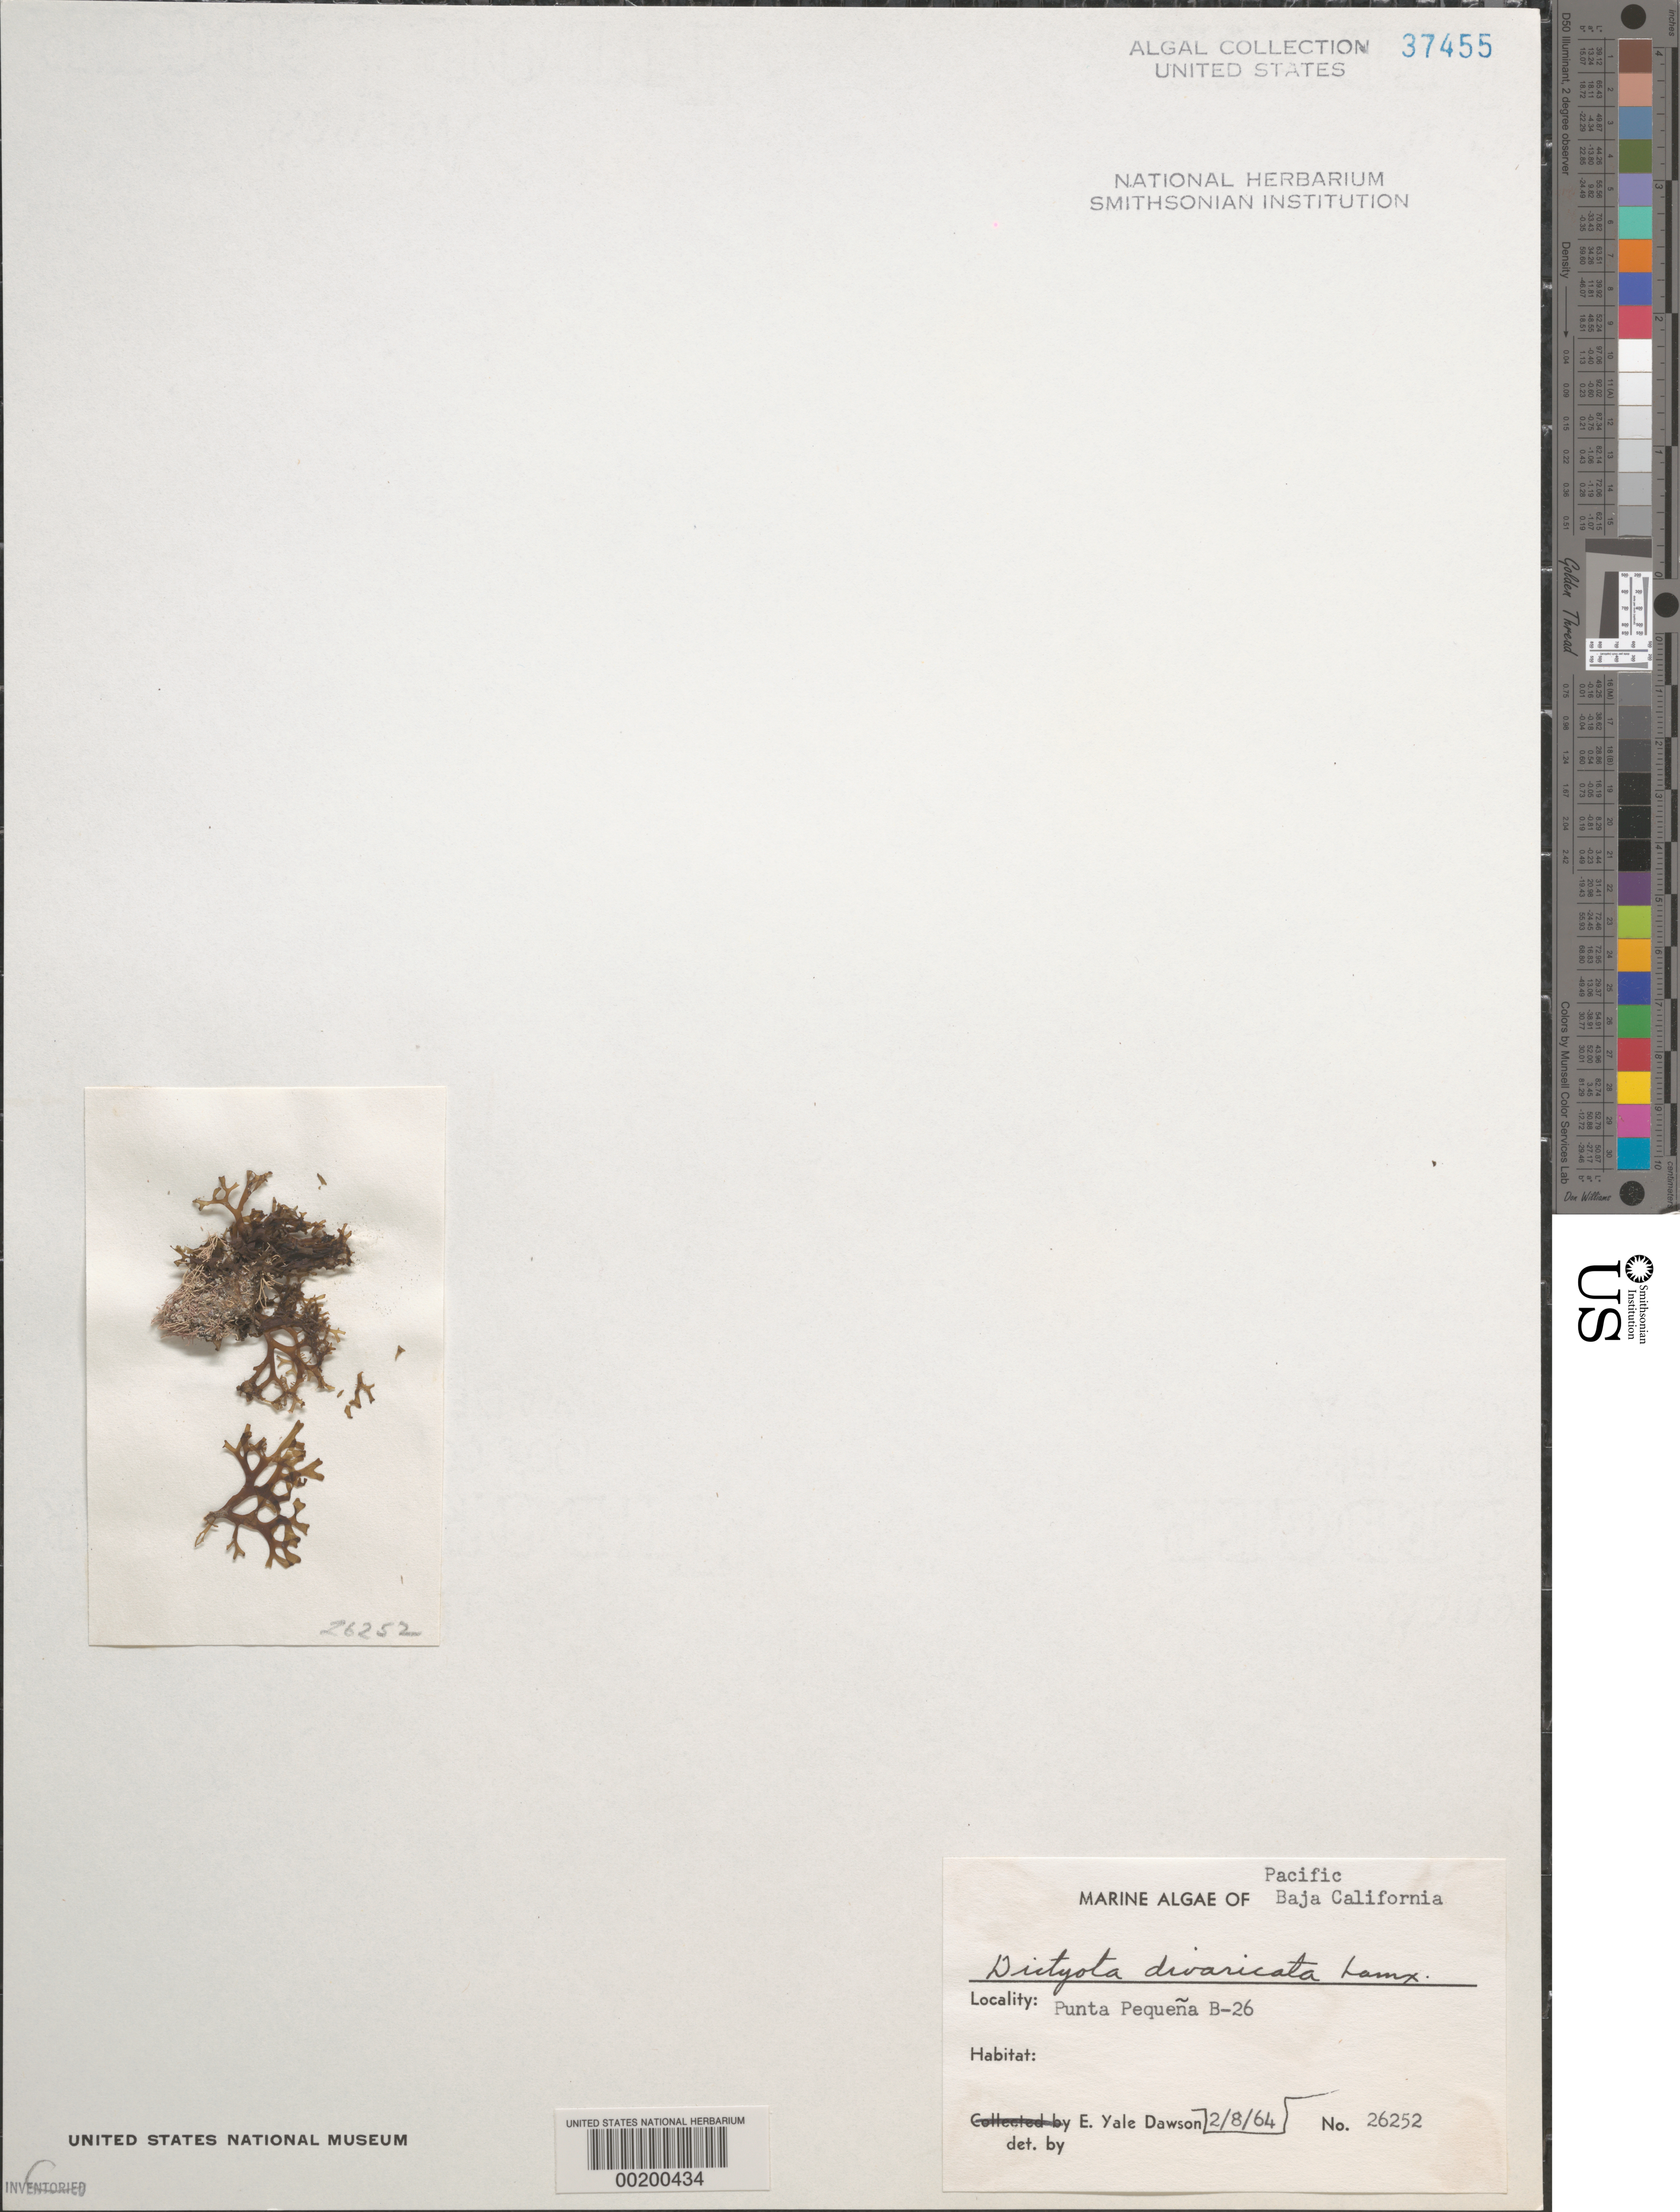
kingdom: Chromista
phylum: Ochrophyta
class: Phaeophyceae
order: Dictyotales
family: Dictyotaceae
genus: Dictyota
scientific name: Dictyota divaricata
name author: J.V.Lamouroux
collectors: E. Y. Dawson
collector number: EYD 26252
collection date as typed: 08 Feb 1964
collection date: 1964-02-08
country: Mexico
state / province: Baja California Sur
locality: Punta Pequena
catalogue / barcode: US 37455